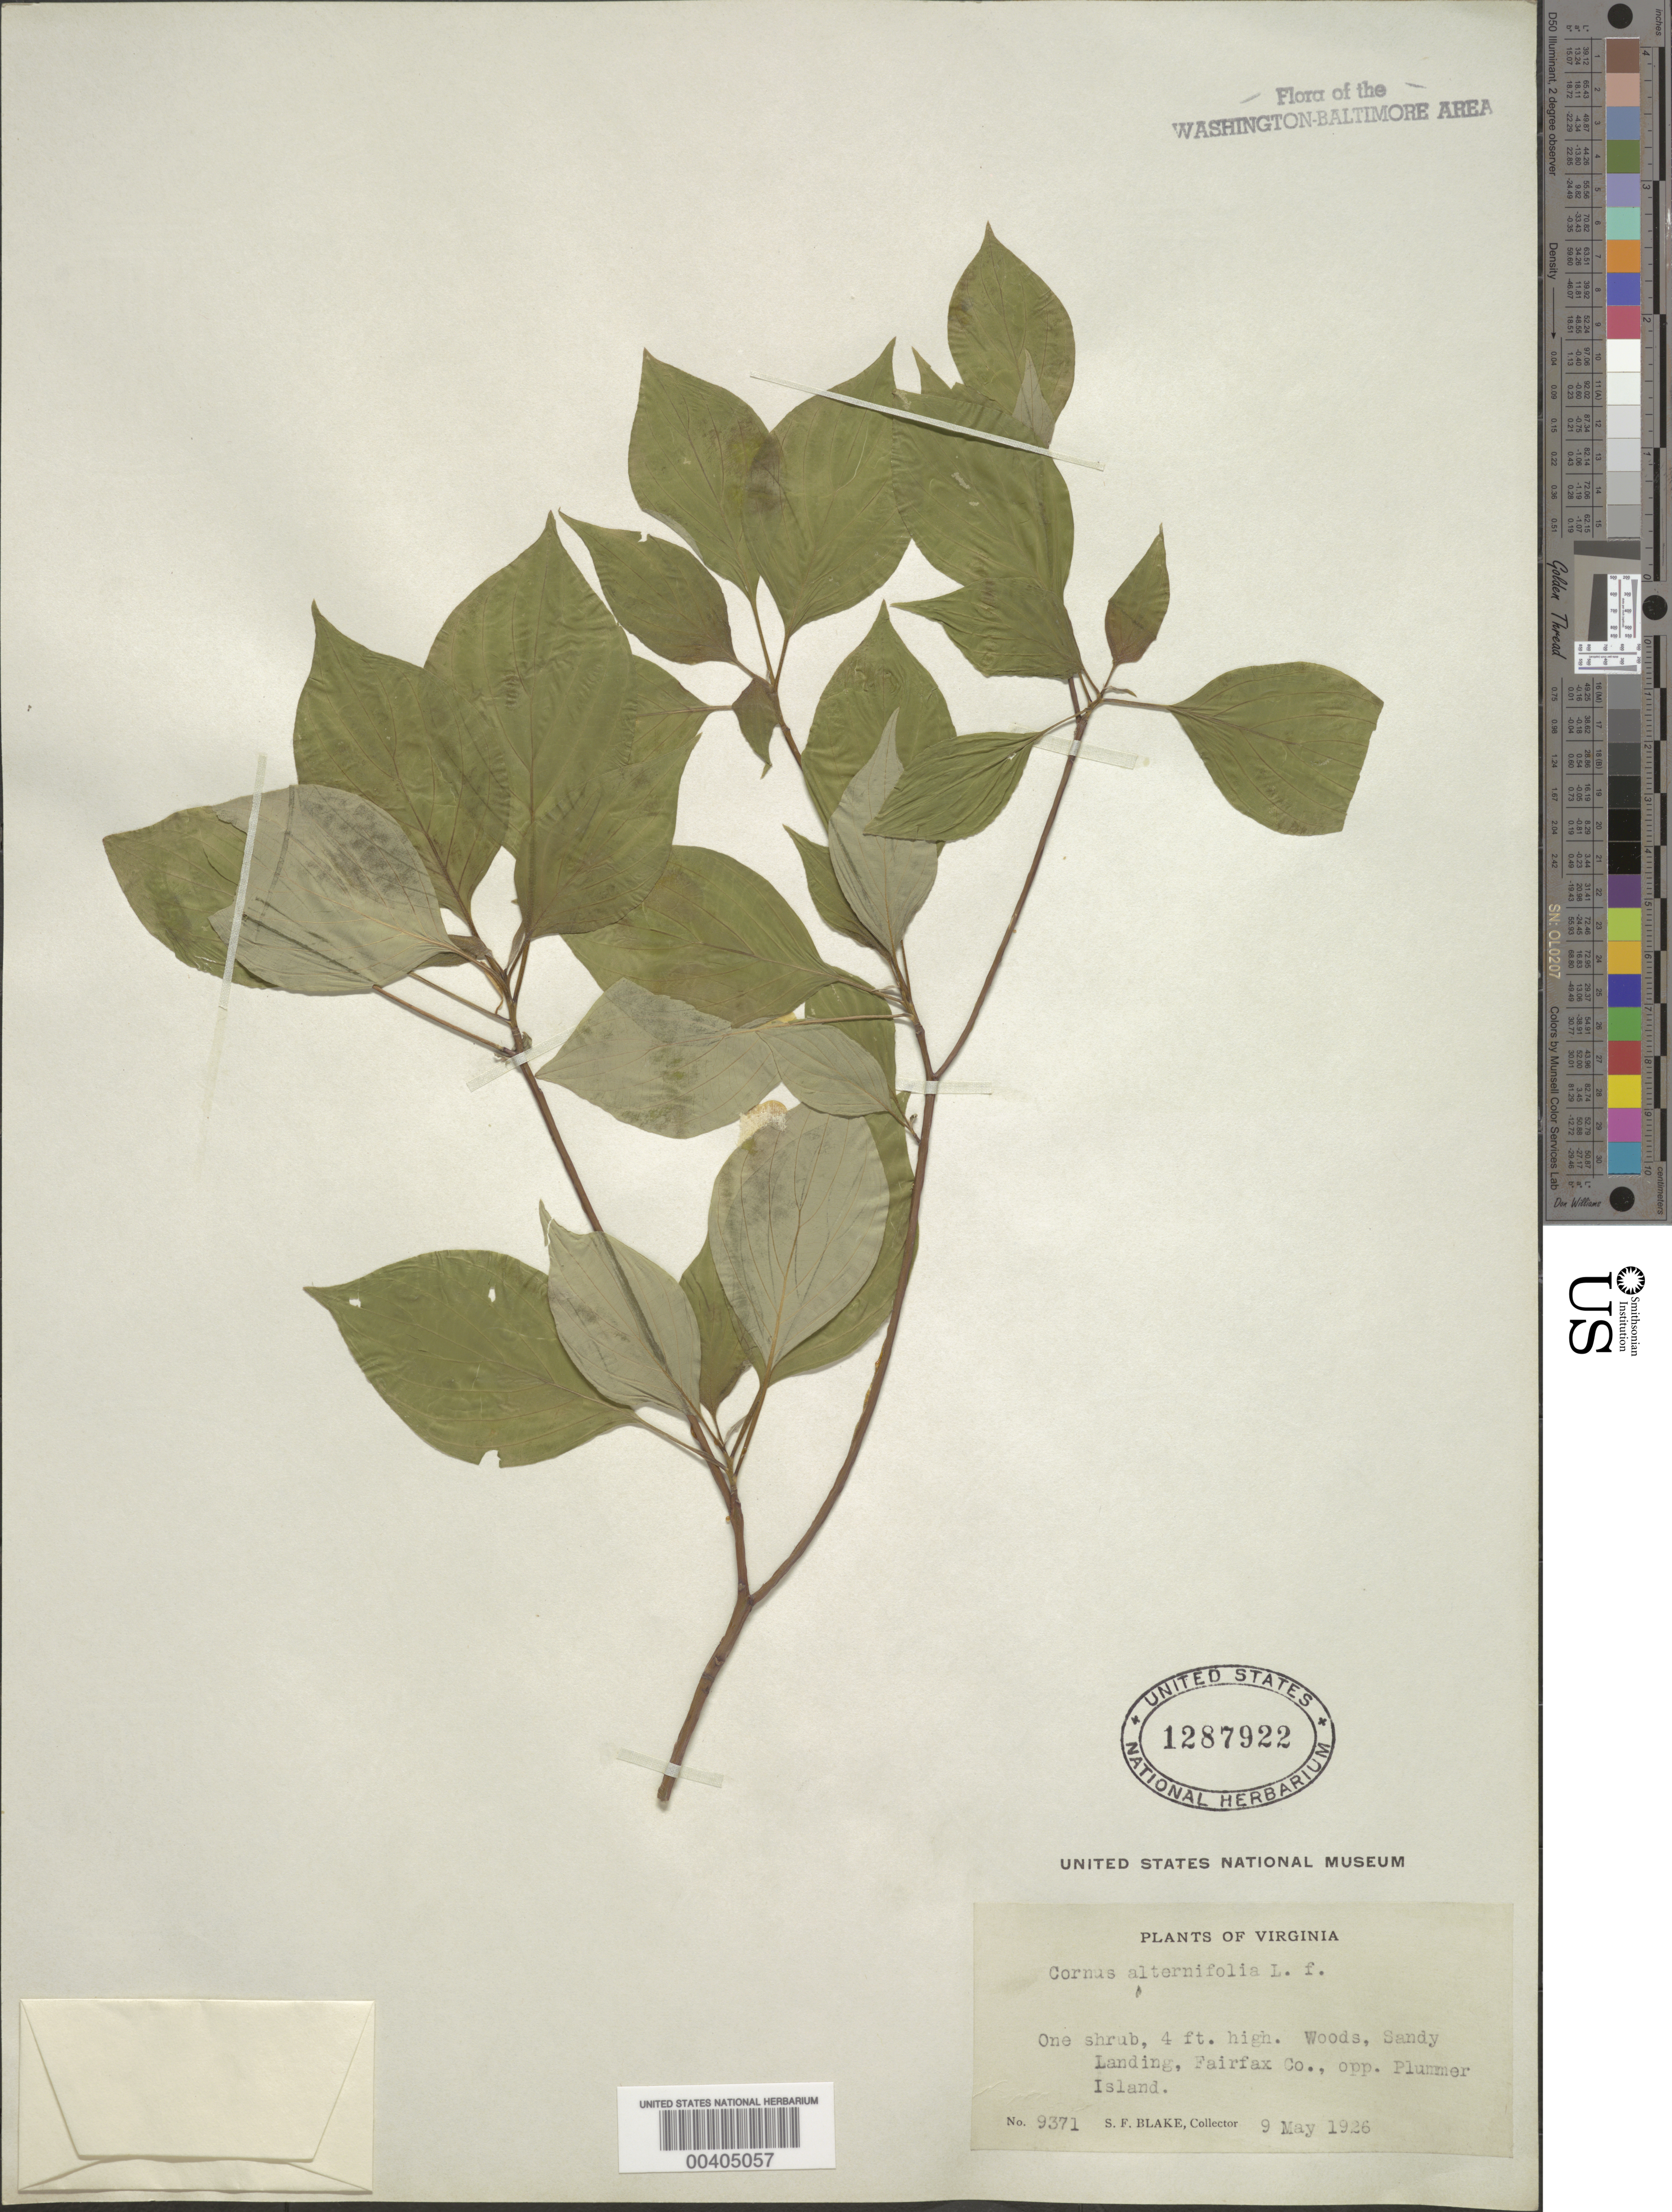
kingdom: Plantae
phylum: Tracheophyta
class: Magnoliopsida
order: Cornales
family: Cornaceae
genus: Cornus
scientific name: Cornus alternifolia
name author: L.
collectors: S. Blake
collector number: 9371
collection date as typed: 09 May 1926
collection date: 1926-05-09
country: United States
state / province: Virginia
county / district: Fairfax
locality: Sandy Landing, opposite Plummer's Island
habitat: Woods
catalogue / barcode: US 1287922